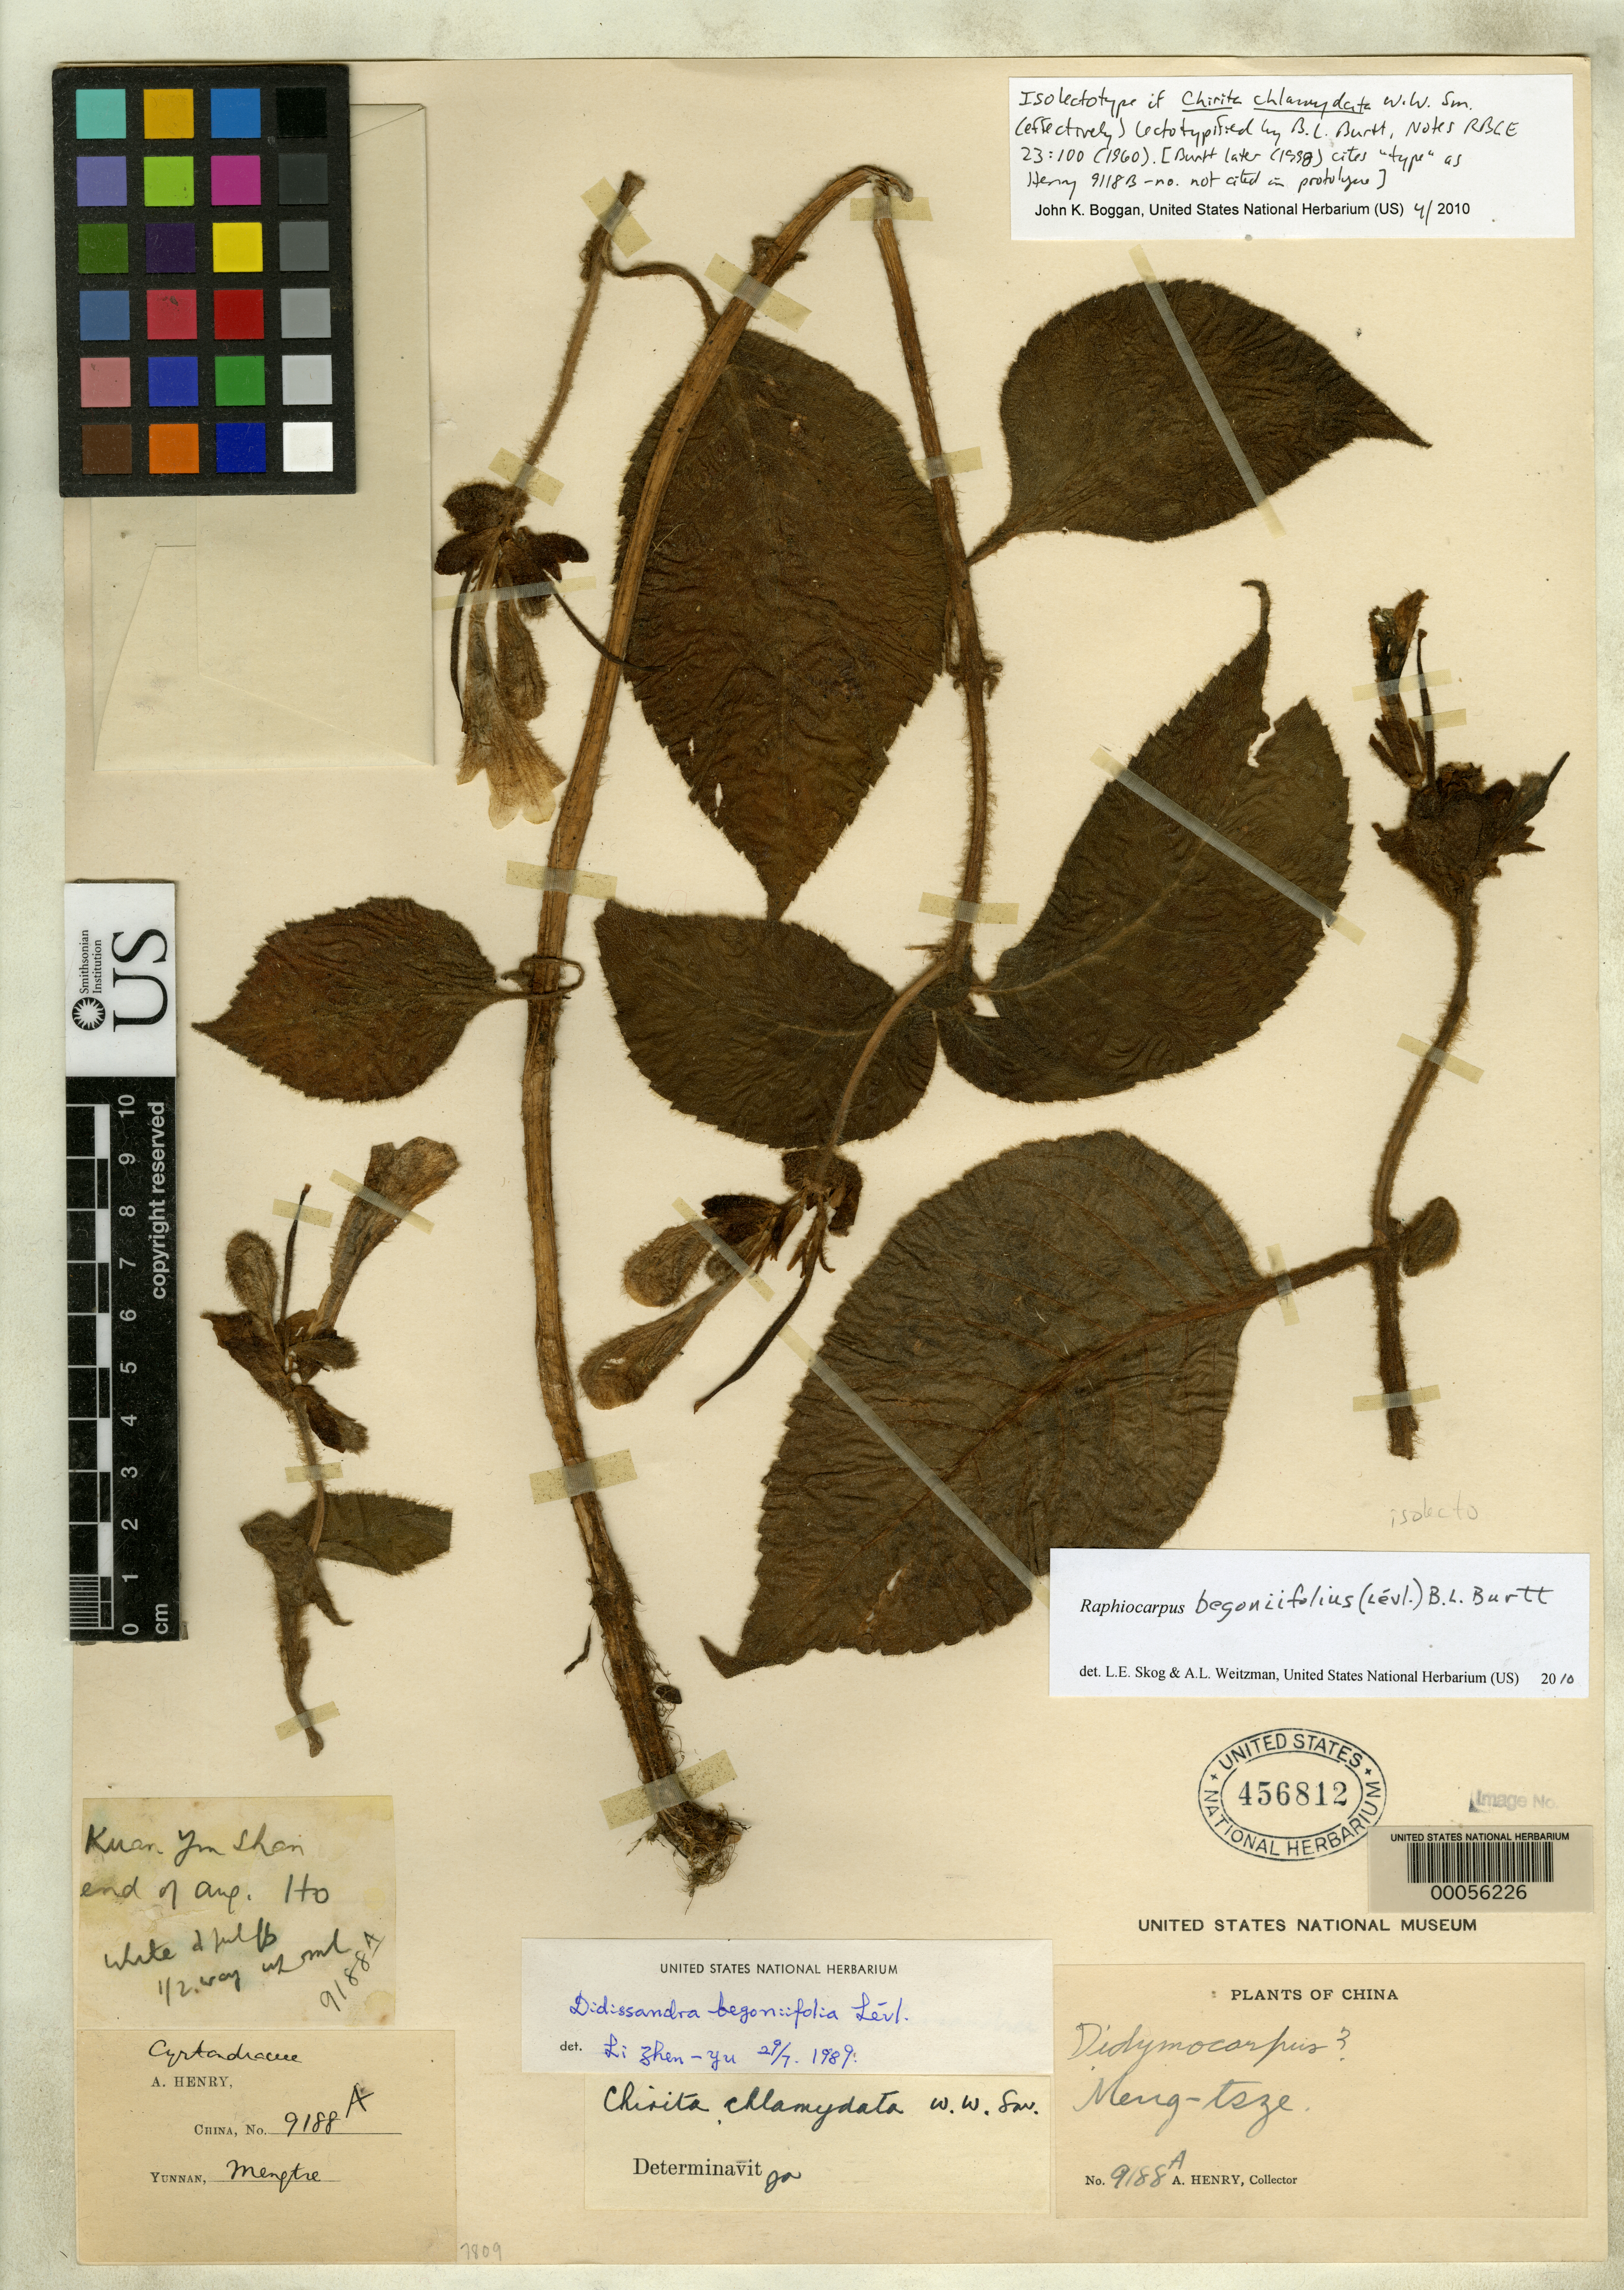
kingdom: Plantae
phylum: Tracheophyta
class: Magnoliopsida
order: Lamiales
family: Gesneriaceae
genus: Chirita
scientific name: Chirita chlamydata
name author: W.W. Sm.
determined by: Skog, L. E.; Weitzman, A. L.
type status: Isolectotype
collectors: A. Henry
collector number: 9188 A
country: China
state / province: Yunnan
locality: Mengtze. Kuan Yin Shan.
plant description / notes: Burtt later (1998) cites "type" as 9118B (number not cited in protologue!).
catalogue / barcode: US 456812